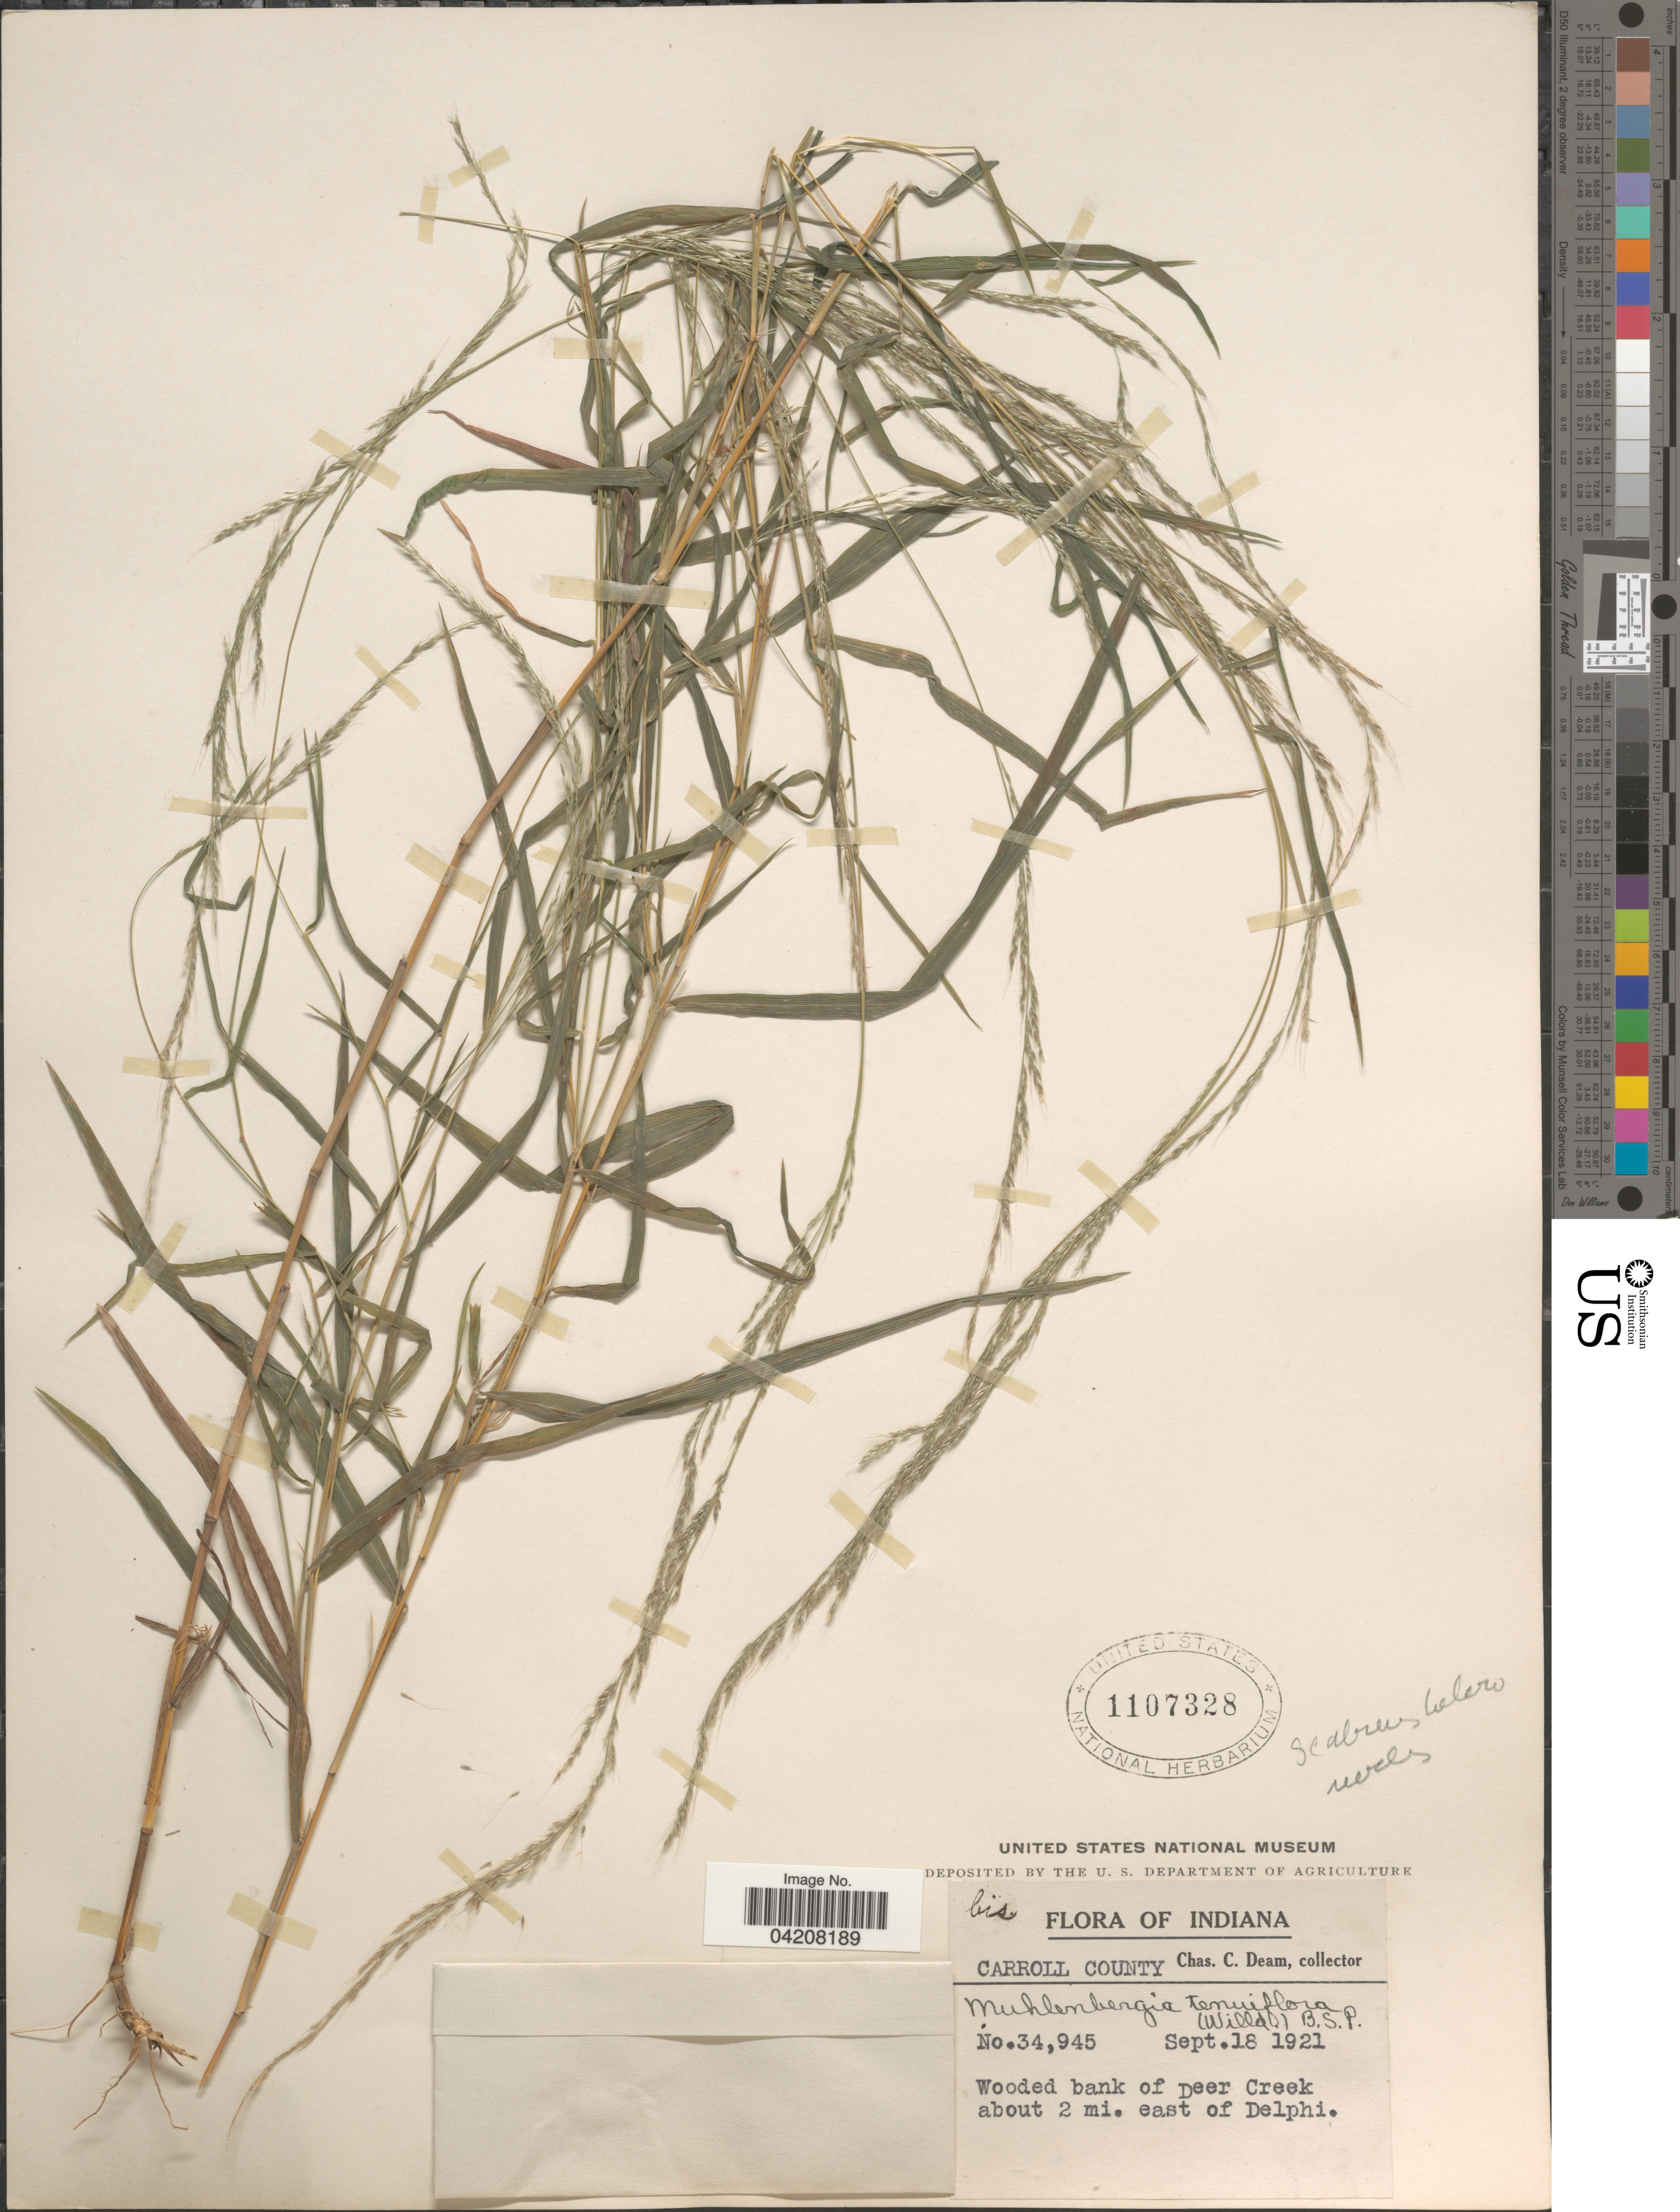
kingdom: Plantae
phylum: Tracheophyta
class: Liliopsida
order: Poales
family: Poaceae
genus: Muhlenbergia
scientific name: Muhlenbergia bushii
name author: R.W. Pohl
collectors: C. C. Deam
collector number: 34945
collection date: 1921-09-18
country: United States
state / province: Indiana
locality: Carroll County. Wooded bank of Deer Creek about 2 mi. east of Delphi.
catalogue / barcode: US 1107328